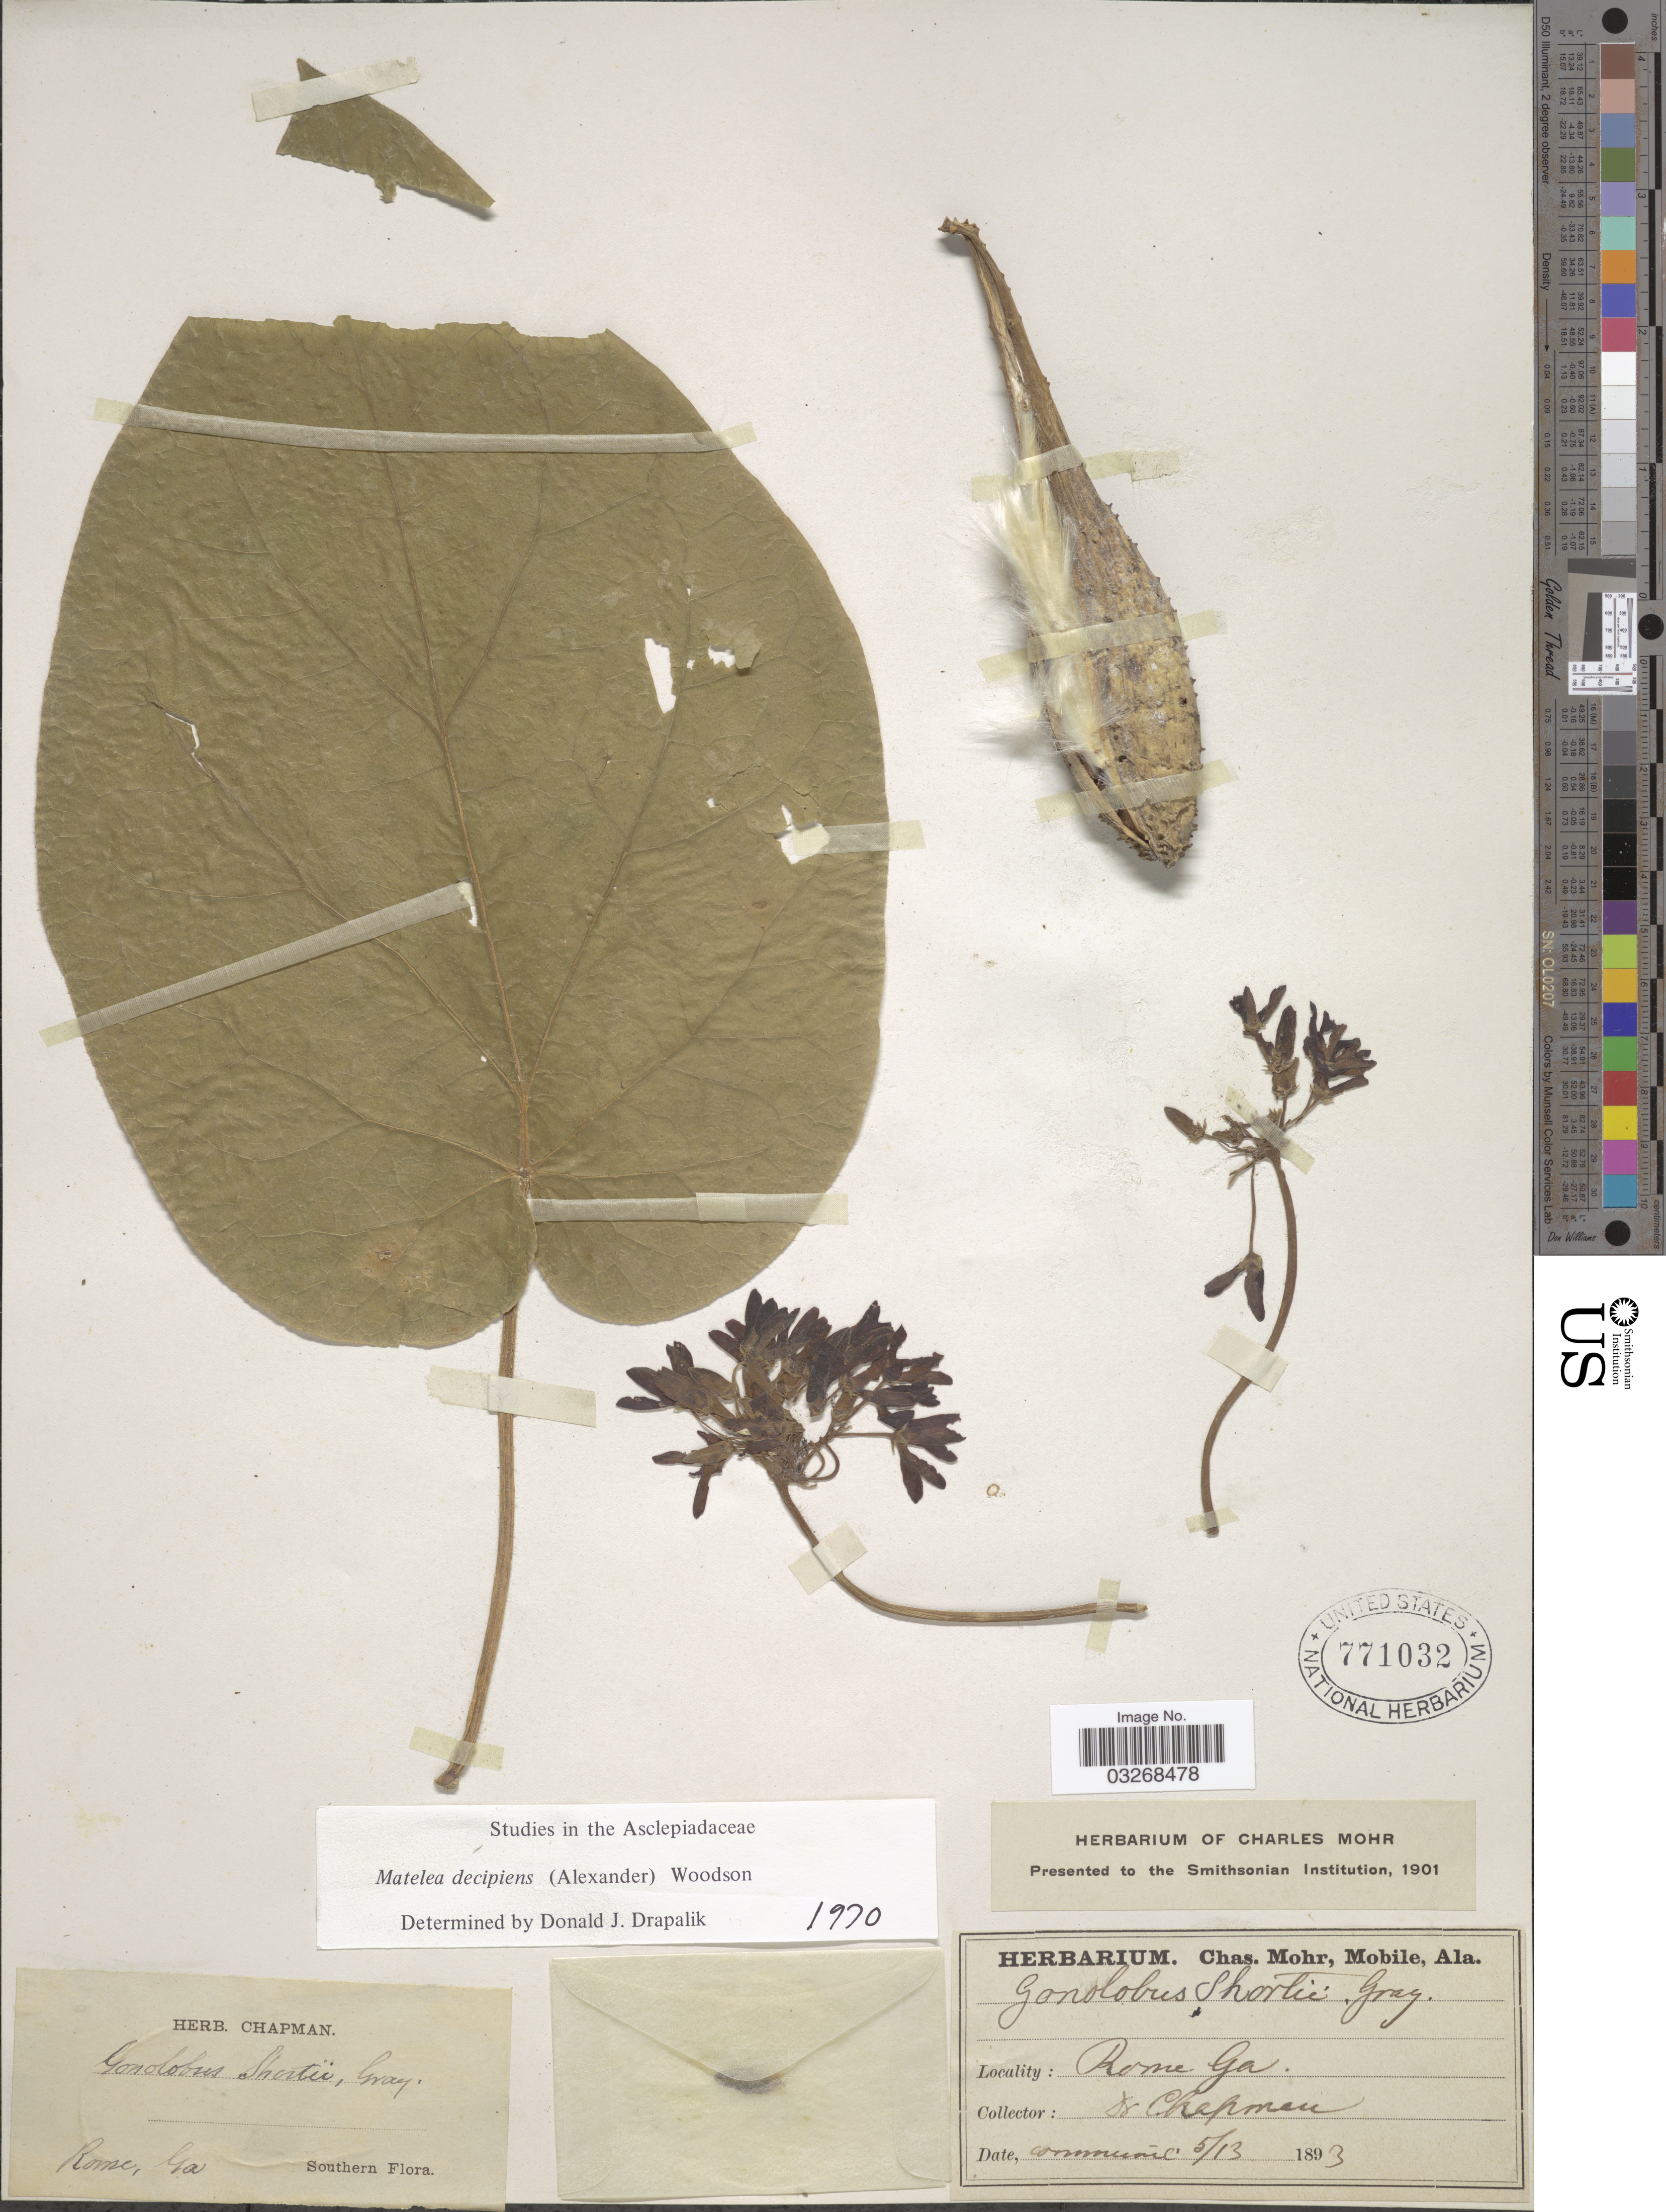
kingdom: Plantae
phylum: Tracheophyta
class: Magnoliopsida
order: Gentianales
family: Apocynaceae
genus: Matelea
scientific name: Matelea decipiens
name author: (Alexander) Woodson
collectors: Chapman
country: United States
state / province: Georgia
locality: Rome, Ga. Southern.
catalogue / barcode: US 771032